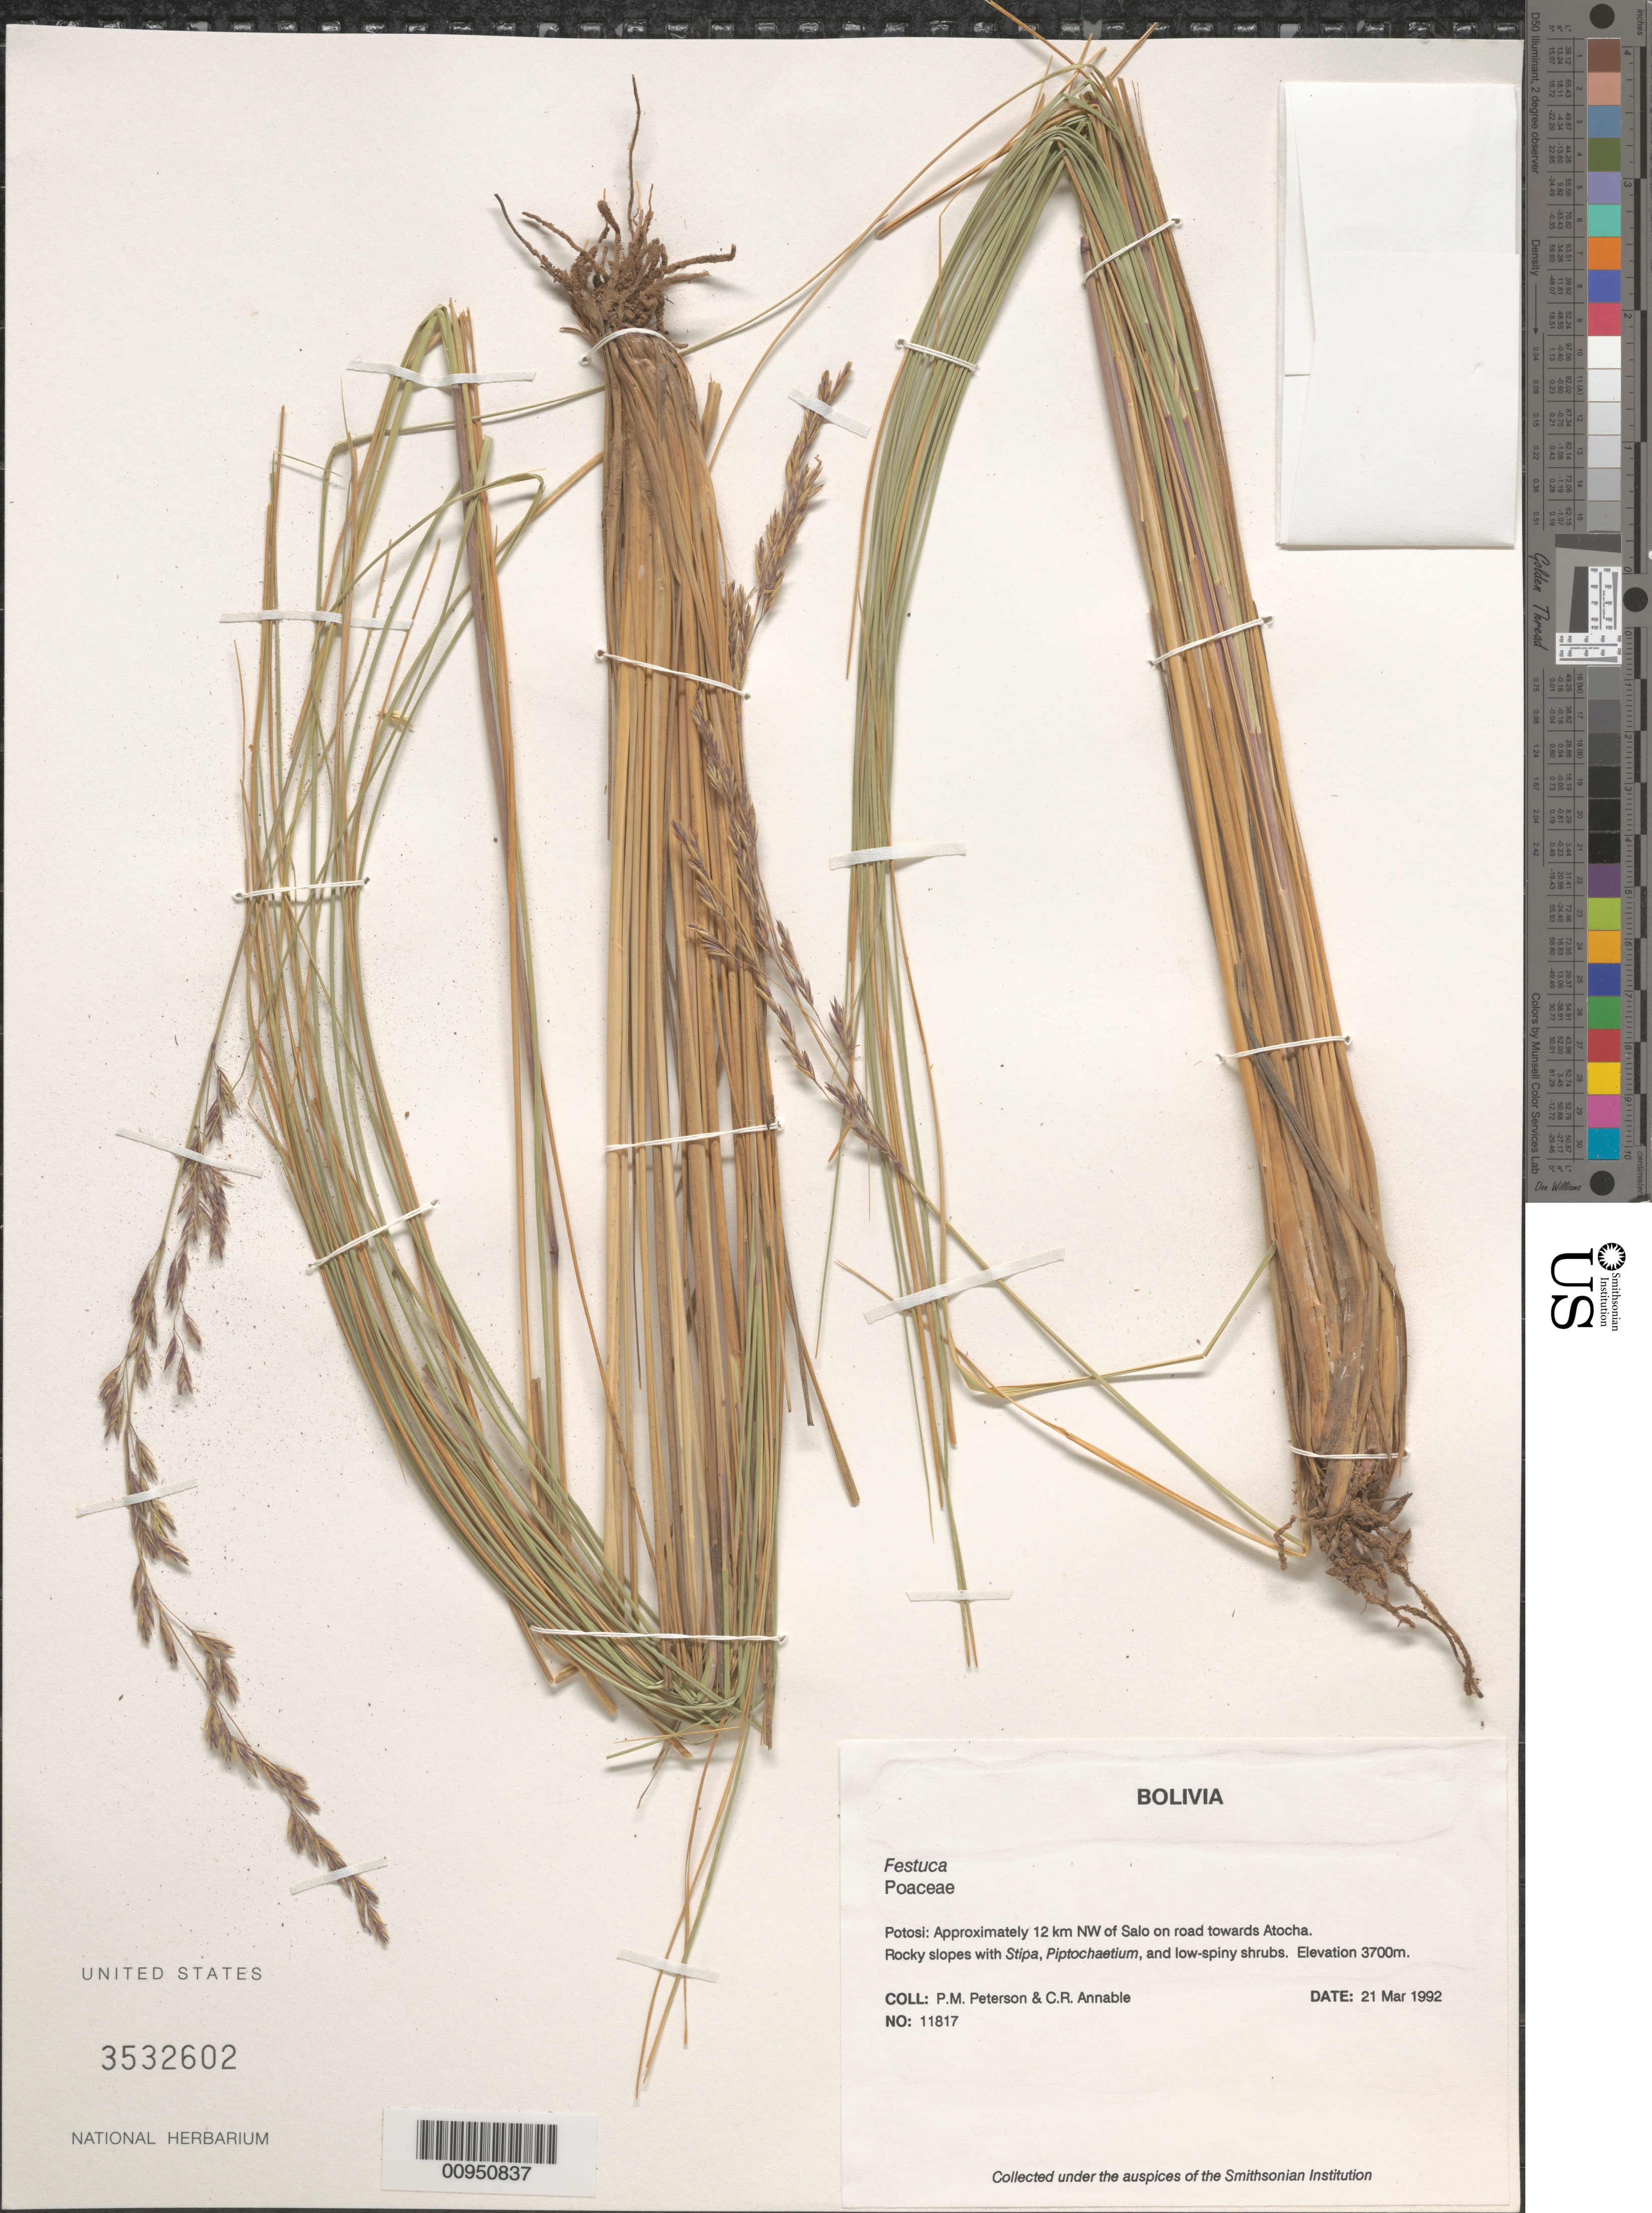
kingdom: Plantae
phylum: Tracheophyta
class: Liliopsida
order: Poales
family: Poaceae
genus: Festuca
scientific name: Festuca sp.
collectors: P. M. Peterson & C. R. Annable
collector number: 11817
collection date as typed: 21 Mar 1992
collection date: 1992-03-21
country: Bolivia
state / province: Potosi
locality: Approximately 12 km NW of Salo on road towards Atocha.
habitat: Rocky slopes with Stipa, Piptochaetium, and low-spiny shrubs.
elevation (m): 3700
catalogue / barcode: US 3532602